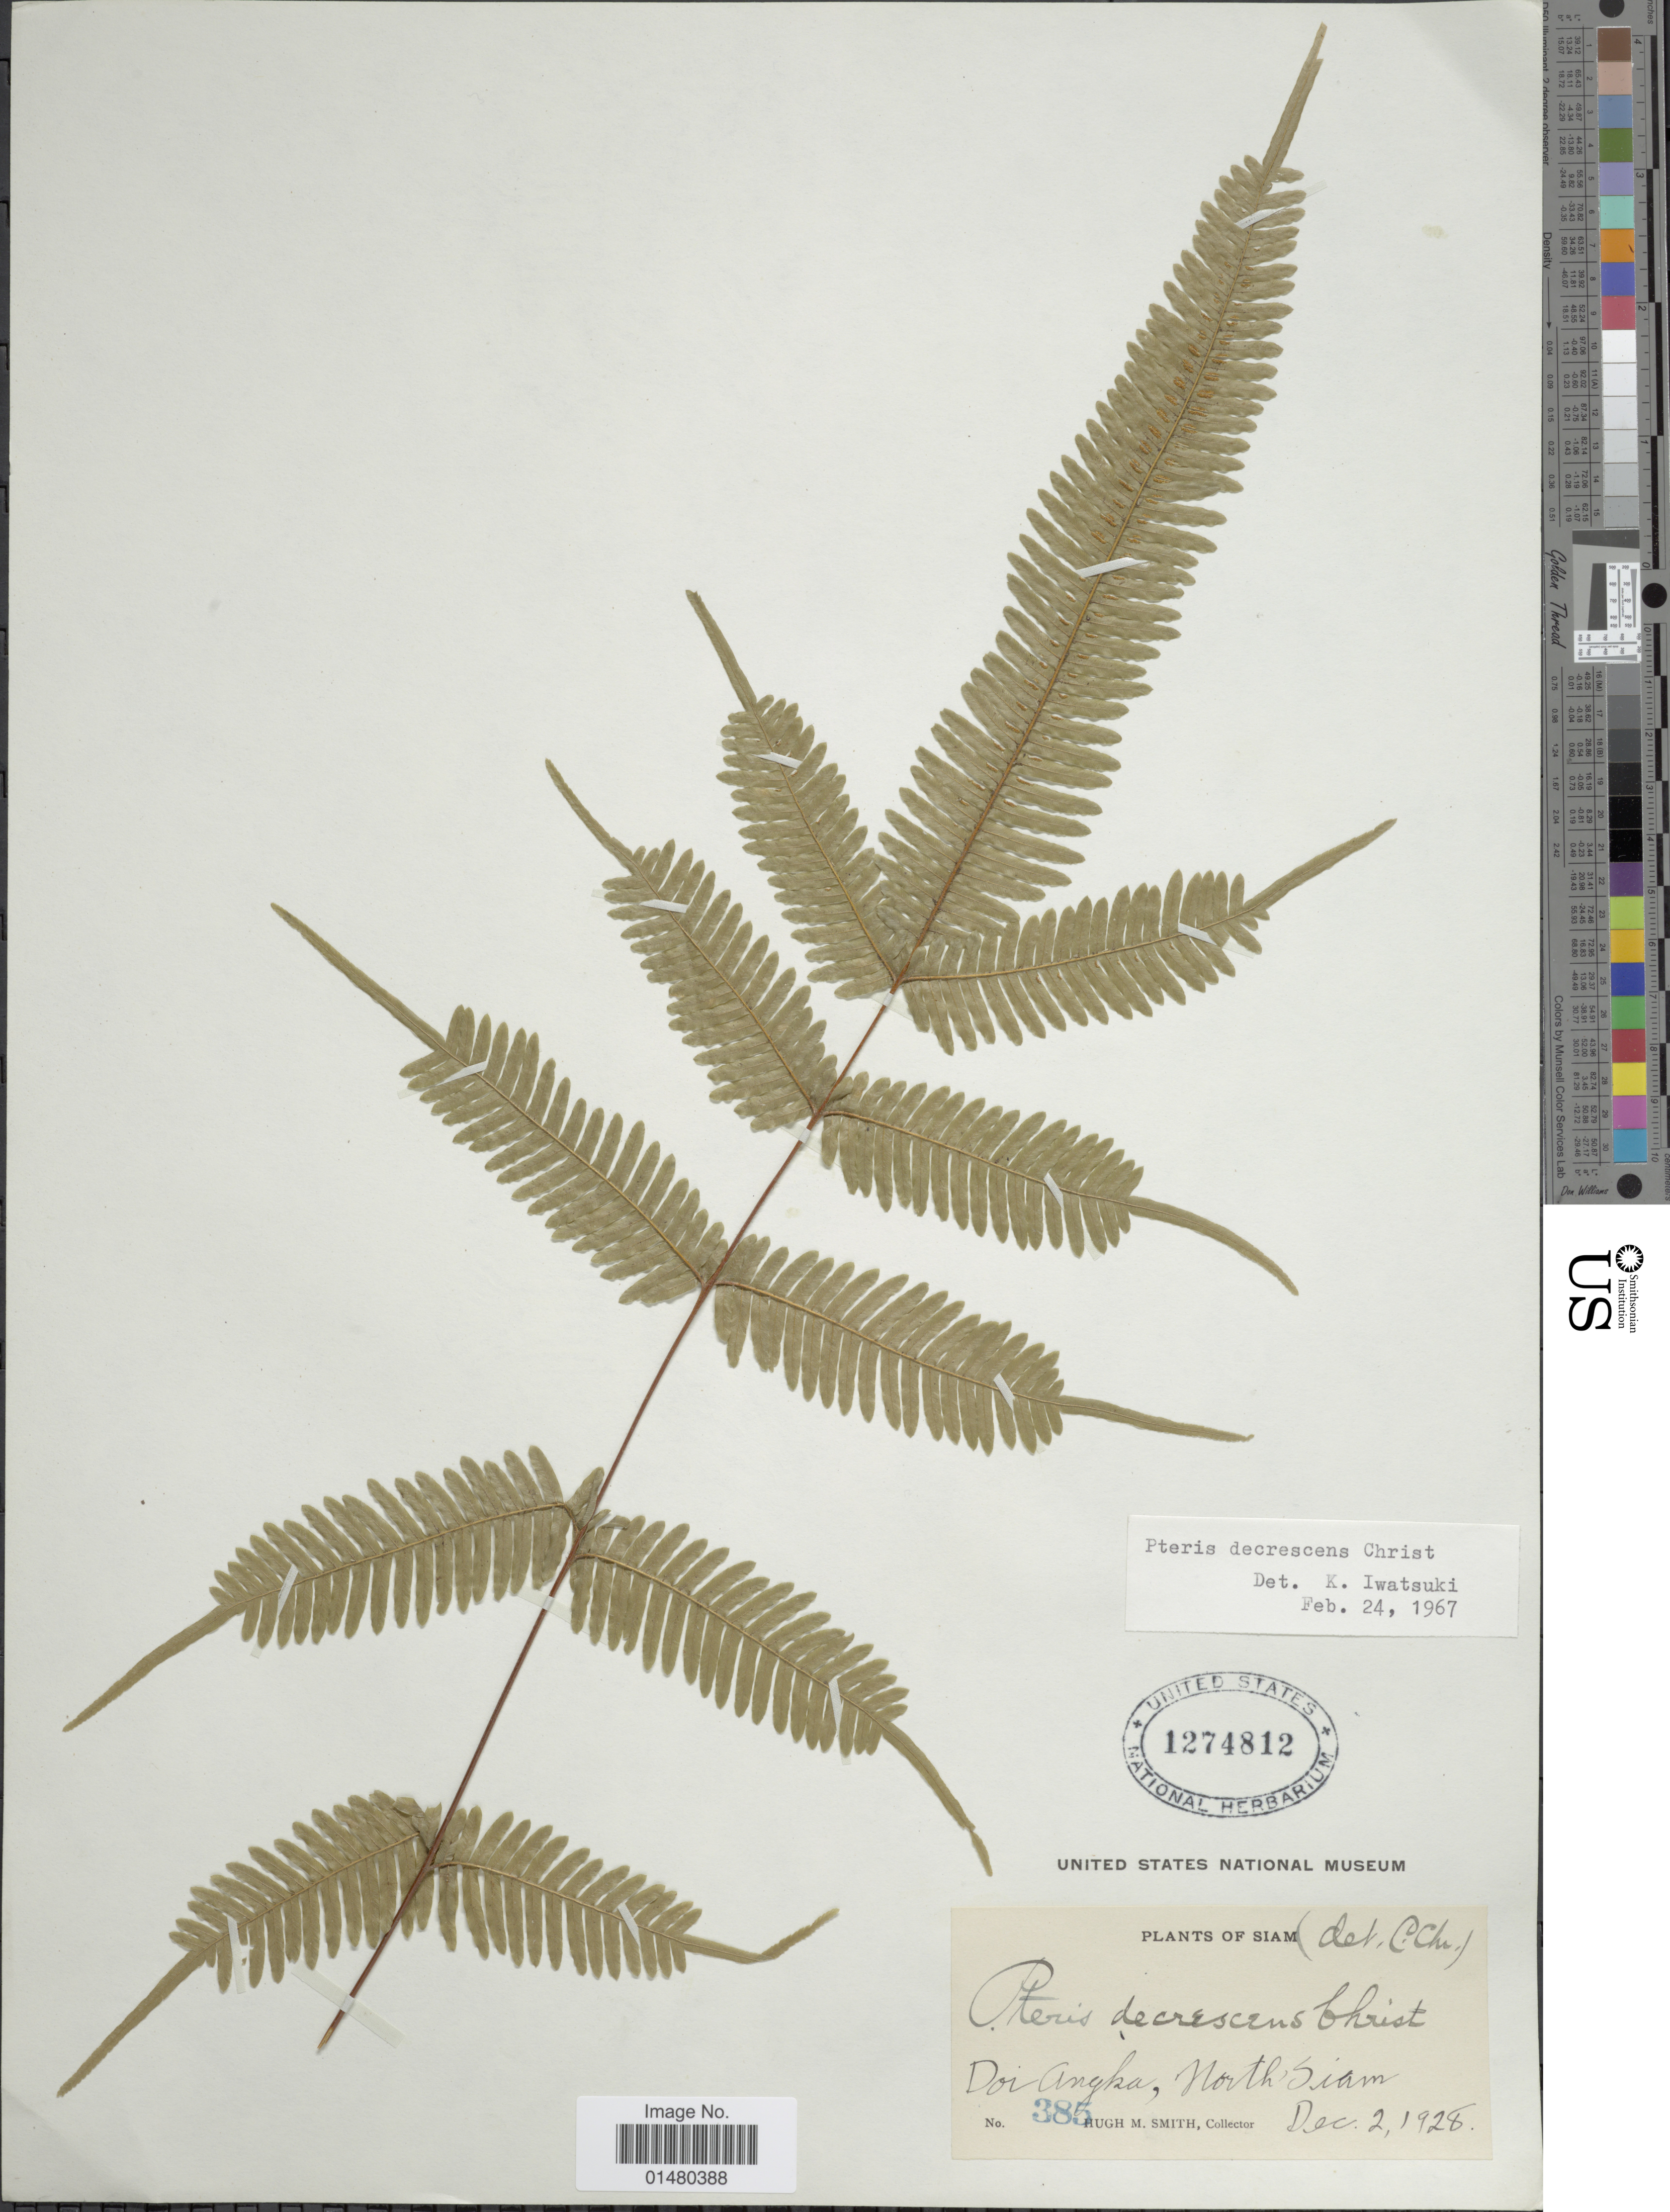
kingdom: Plantae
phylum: Tracheophyta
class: Polypodiopsida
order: Polypodiales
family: Pteridaceae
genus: Pteris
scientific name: Pteris decrescens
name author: Christ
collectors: H. M. Smith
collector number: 385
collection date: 1928-12-02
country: Thailand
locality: Siam, Doi Angka, North Siam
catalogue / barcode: US 1274812